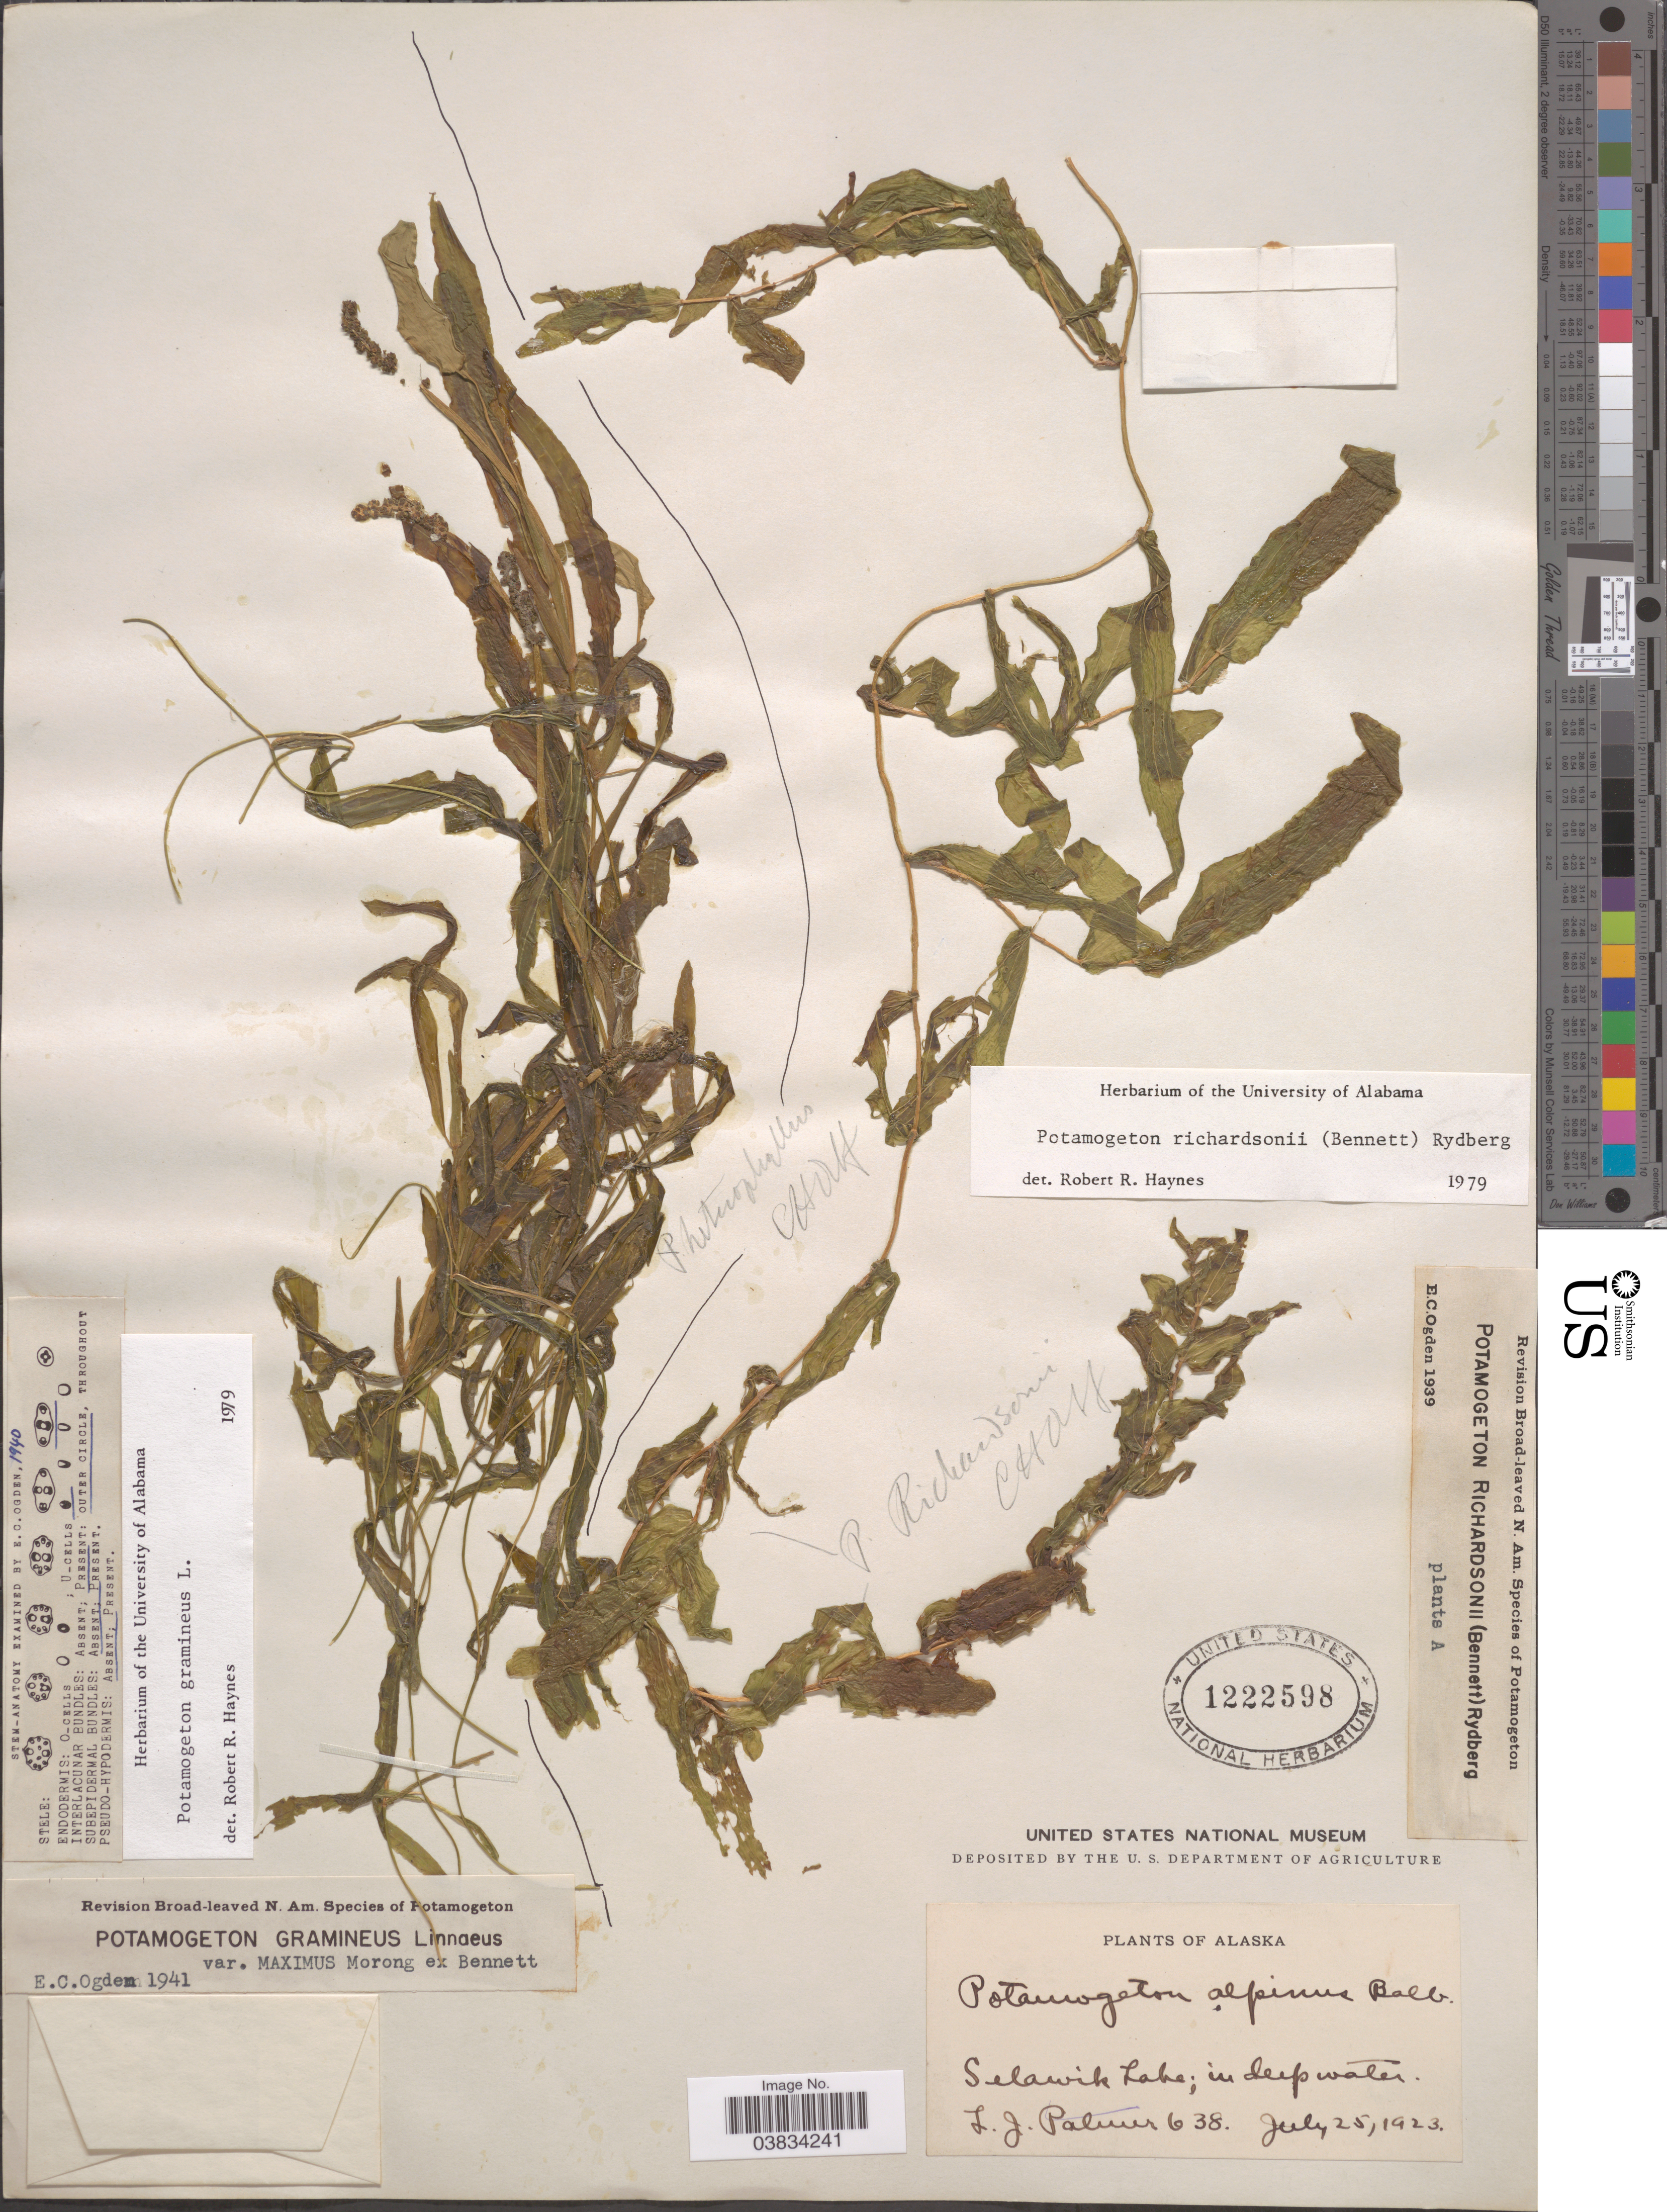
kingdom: Plantae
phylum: Tracheophyta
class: Liliopsida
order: Alismatales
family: Potamogetonaceae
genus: Potamogeton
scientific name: Potamogeton gramineus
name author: L.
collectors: L. J. Palmer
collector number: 638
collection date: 1923-07-25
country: United States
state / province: Alaska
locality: Selawik Lake.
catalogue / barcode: US 1222598